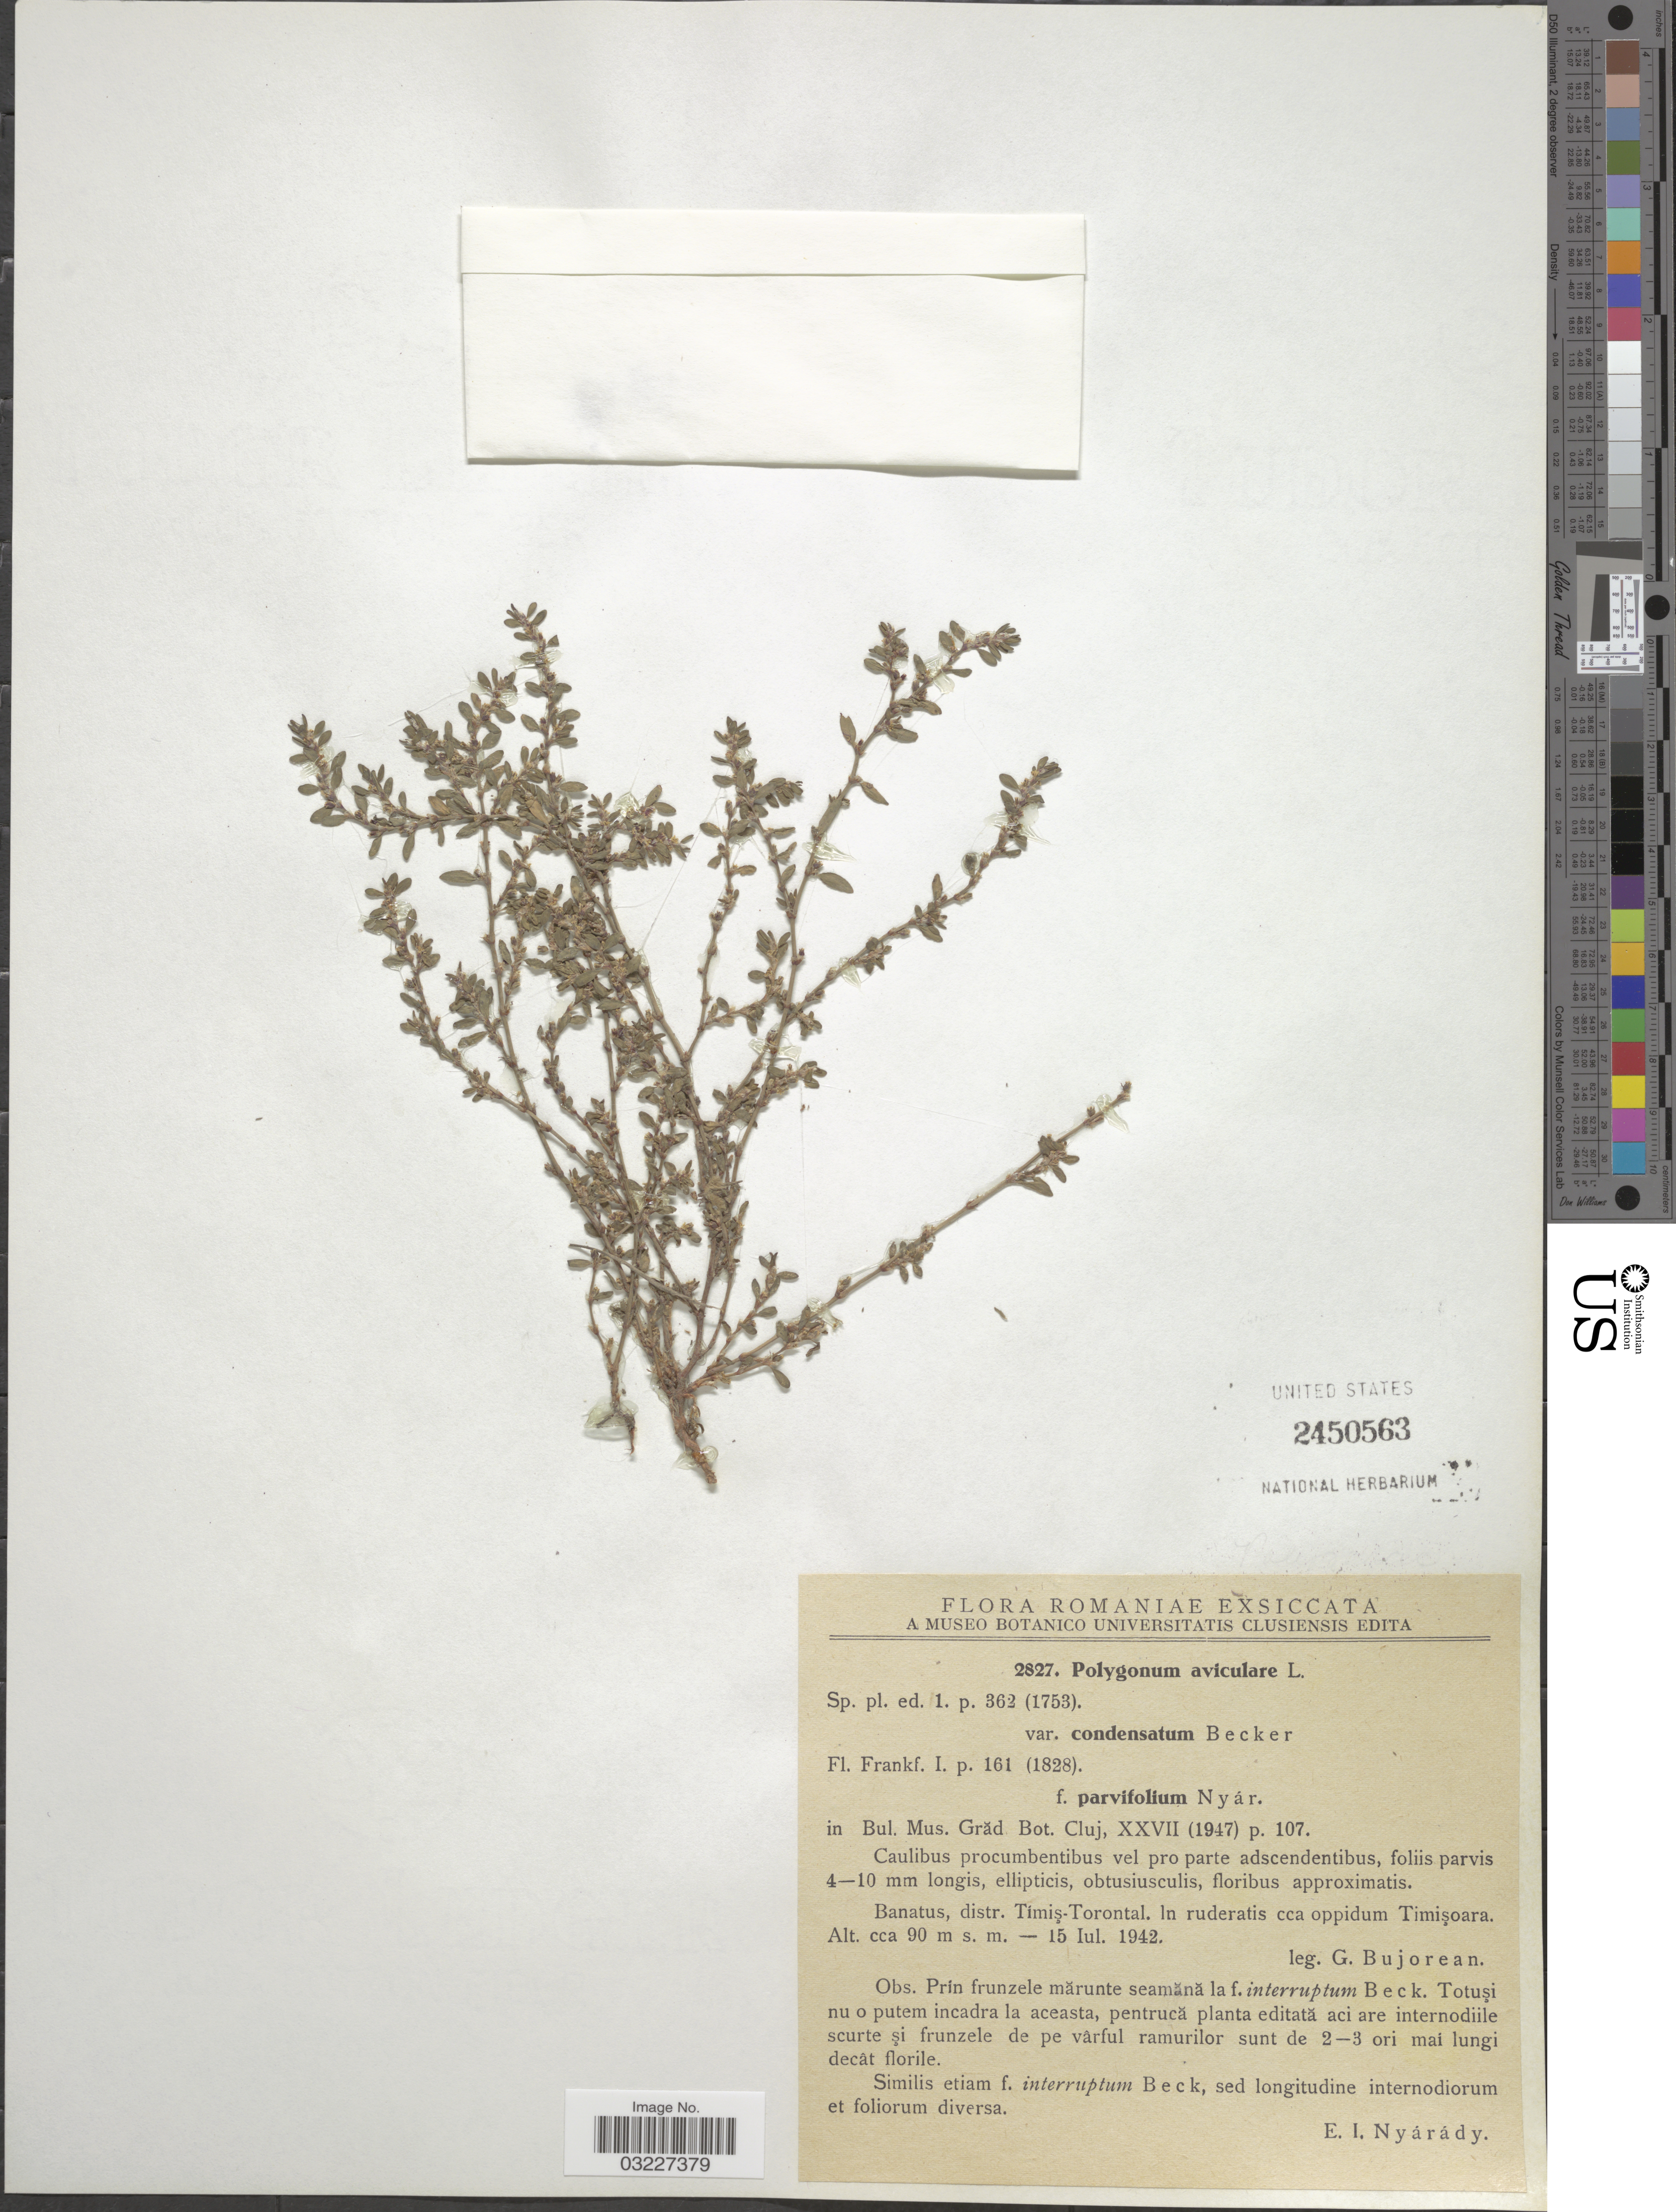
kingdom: Plantae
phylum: Tracheophyta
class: Magnoliopsida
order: Caryophyllales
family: Polygonaceae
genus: Polygonum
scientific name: Polygonum aviculare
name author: L.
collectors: G. Bujorean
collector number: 2827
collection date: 1942-07-15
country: Romania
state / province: Timis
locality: Banatus, distr. Tímiş-Torontal. In ruderatis cca oppidum Timişoara.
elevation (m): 90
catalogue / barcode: US 2450563